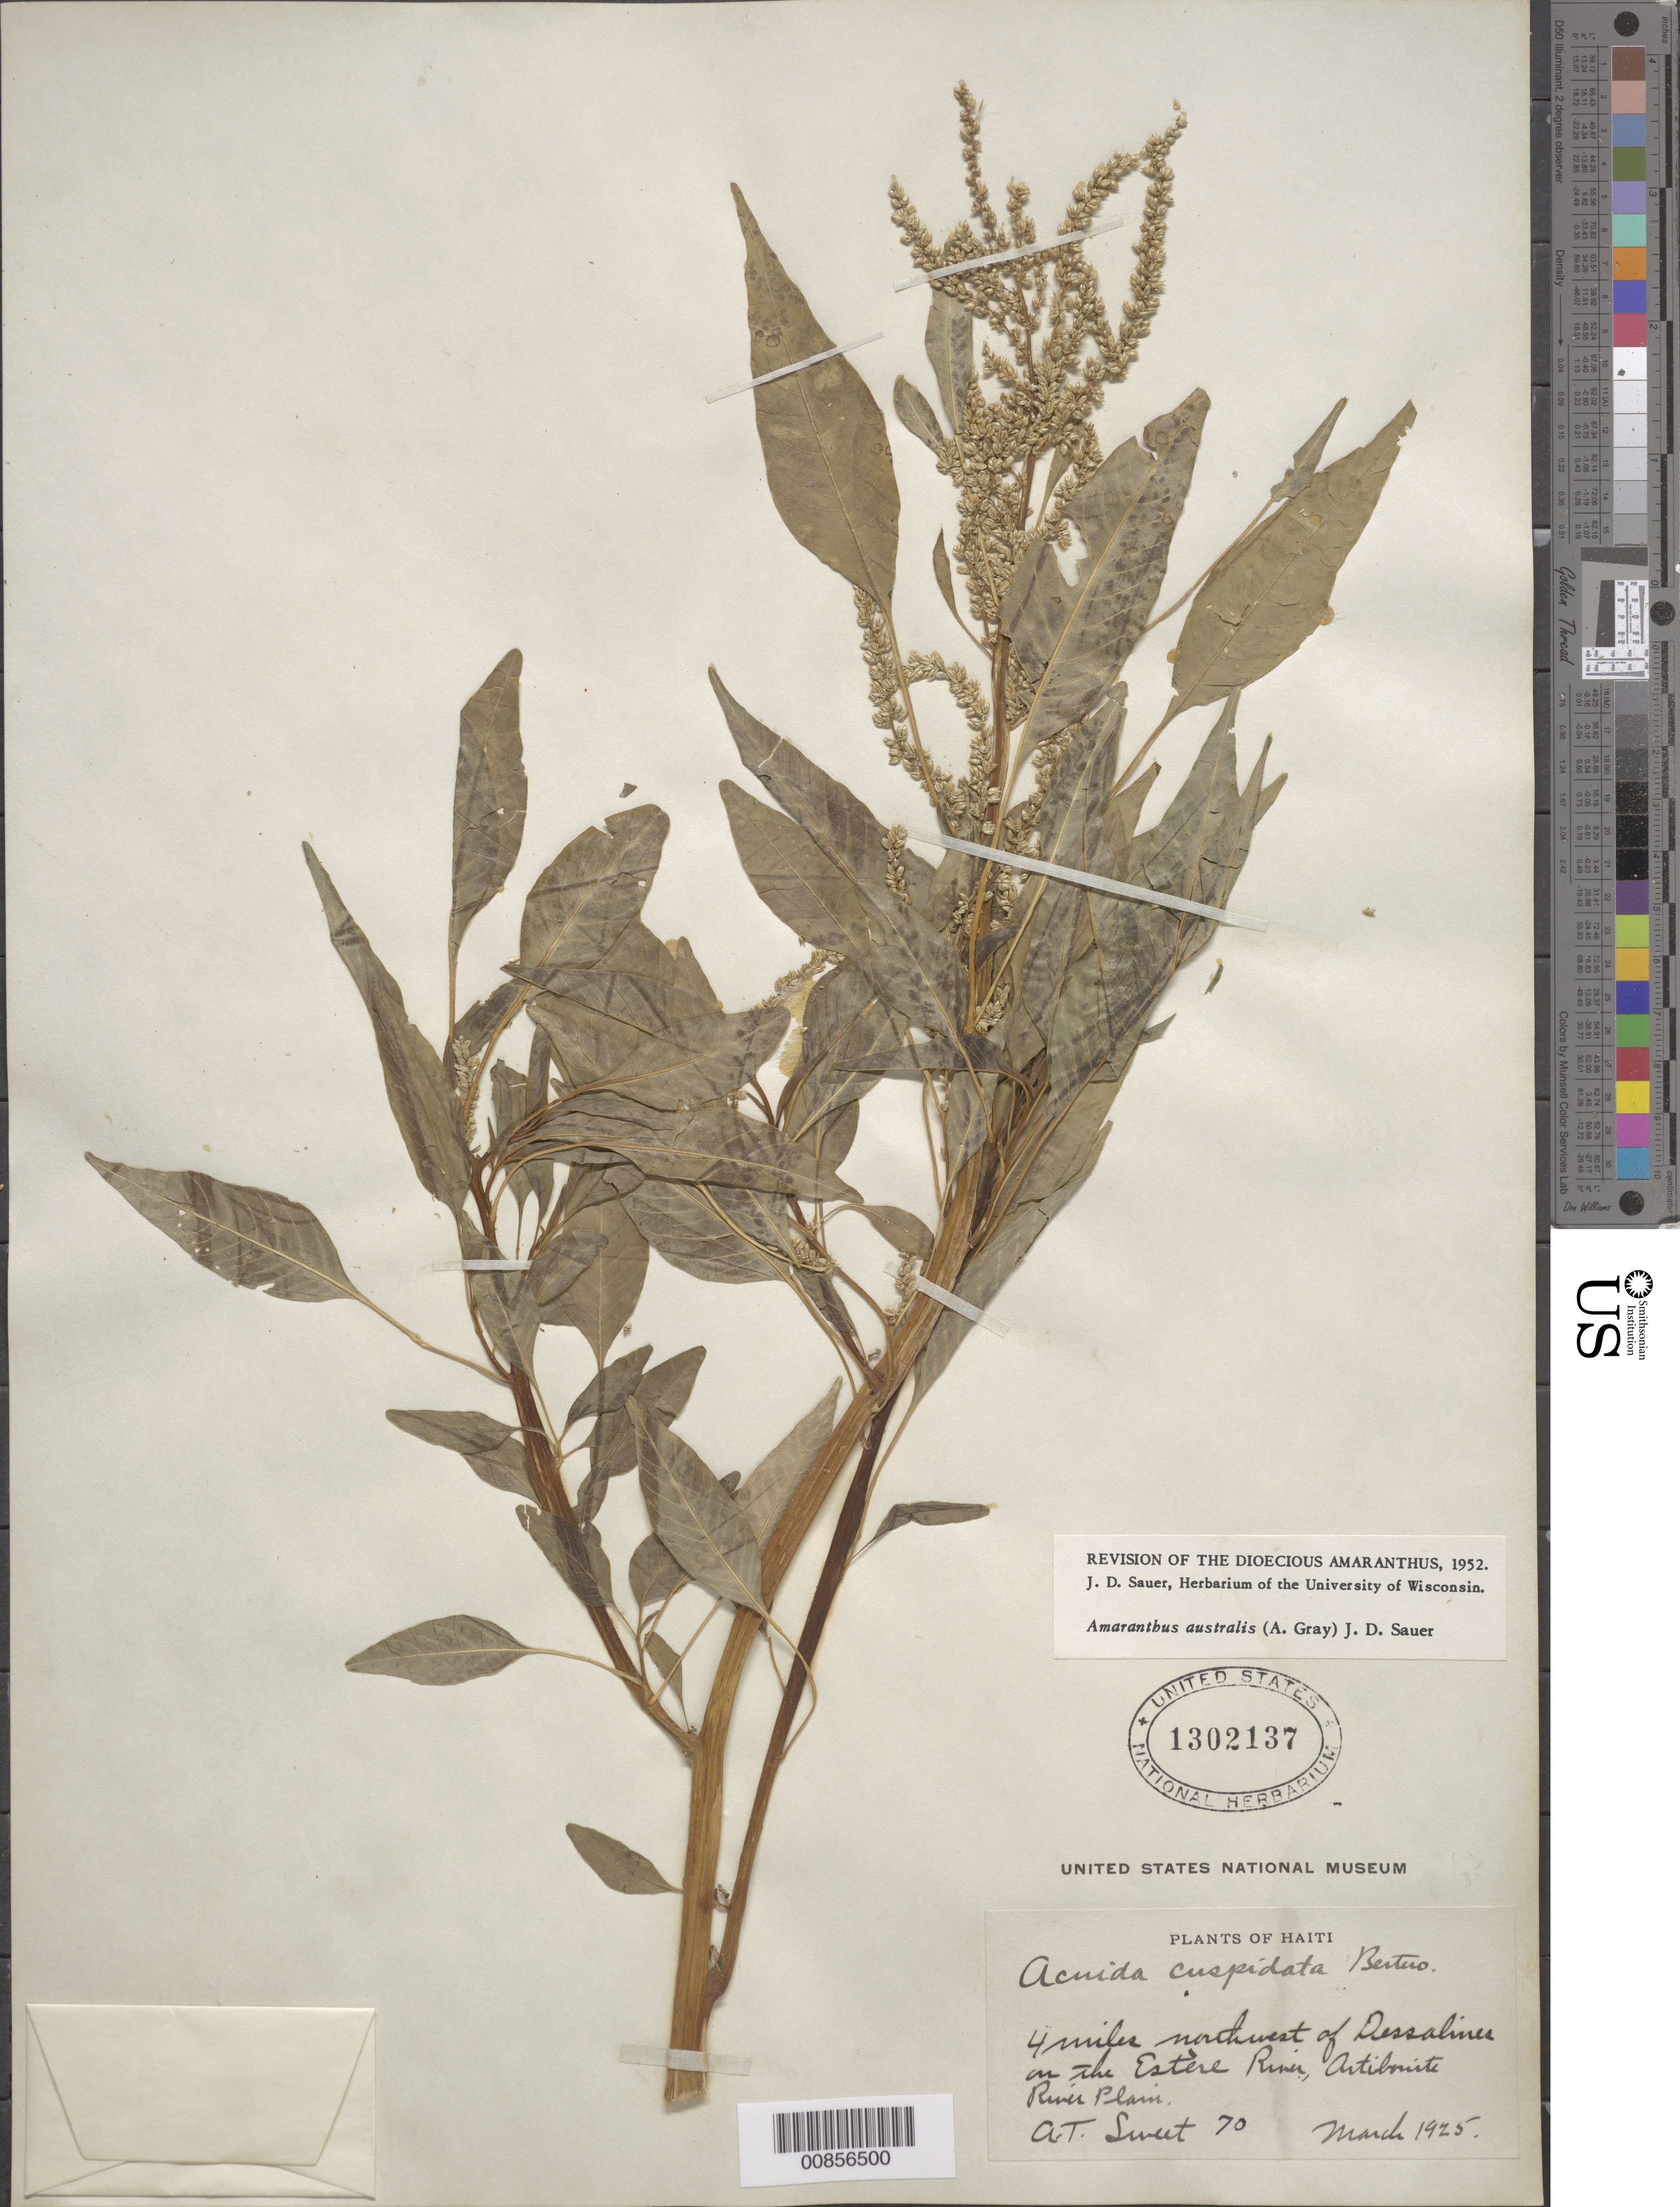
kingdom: Plantae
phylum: Tracheophyta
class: Magnoliopsida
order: Caryophyllales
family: Amaranthaceae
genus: Amaranthus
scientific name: Amaranthus australis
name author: (A. Gray) J.D. Sauer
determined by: Sauer, J. D.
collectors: A. T. Sweet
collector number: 70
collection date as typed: Mar 1925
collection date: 1925-03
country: Haiti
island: Hispaniola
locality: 4 miles northwest of Dessalines on the Estère River. Artibonite River Plain.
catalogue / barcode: US 1302137